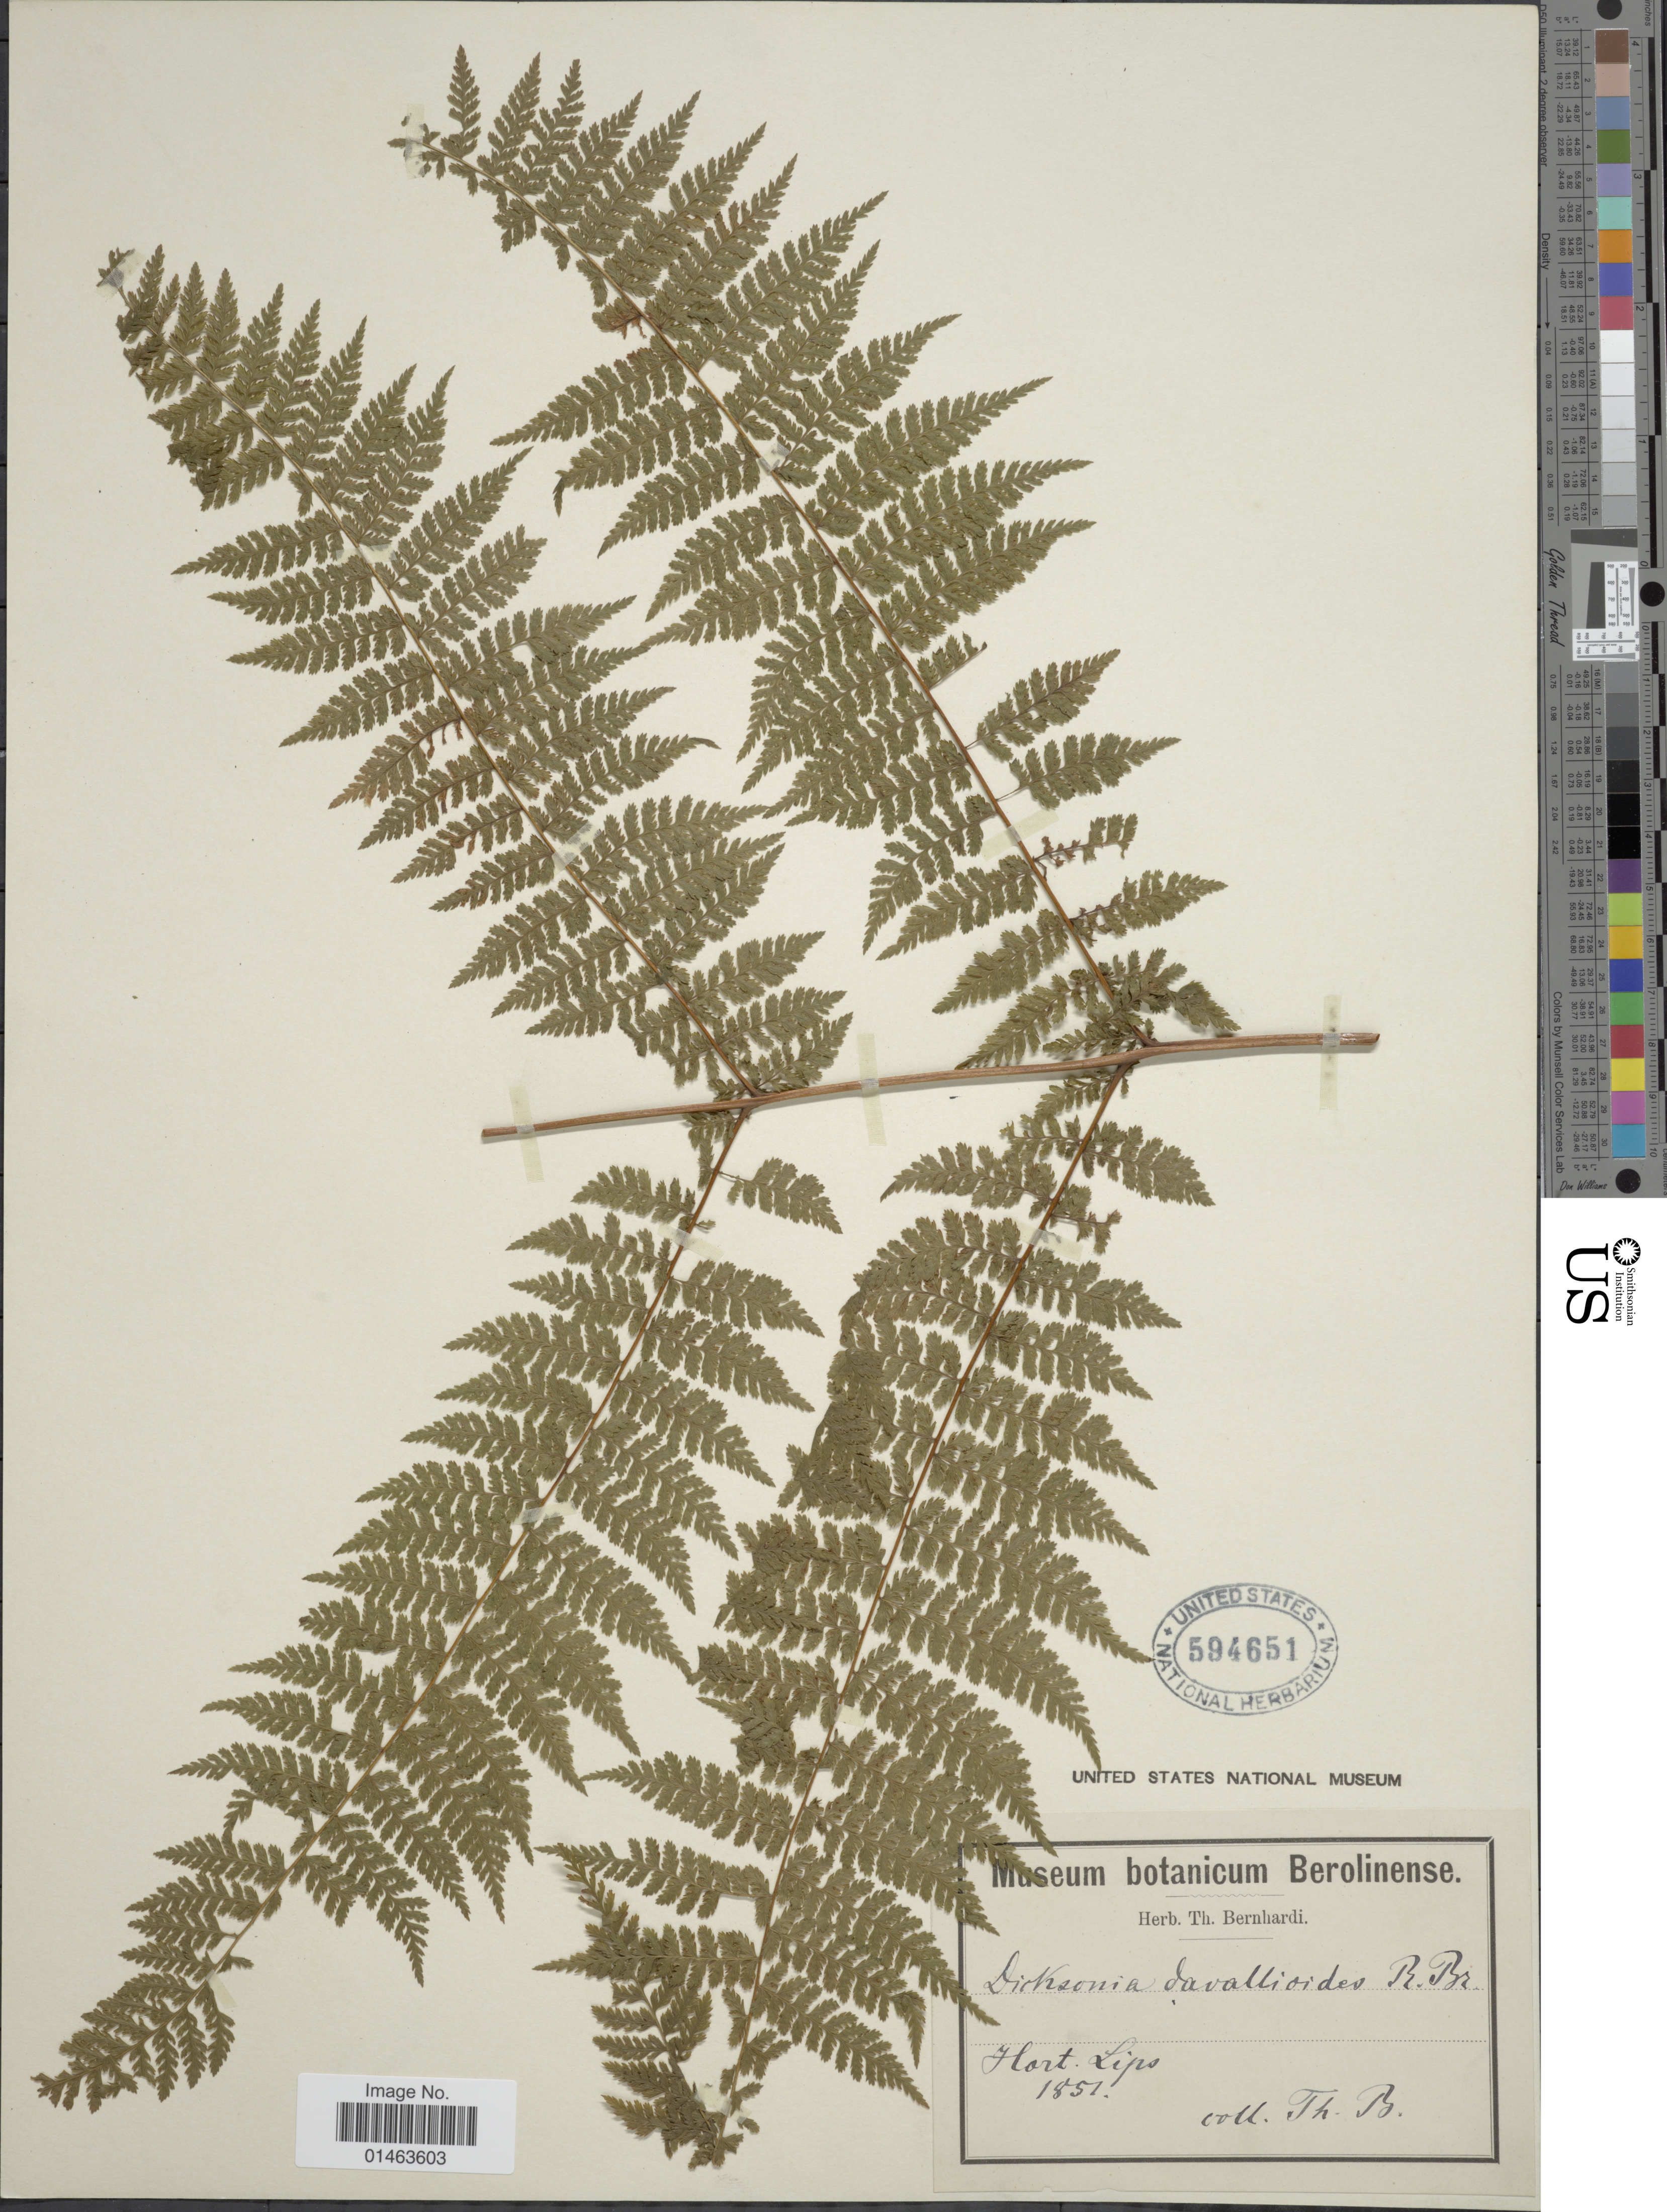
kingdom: Plantae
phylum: Tracheophyta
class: Polypodiopsida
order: Polypodiales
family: Dennstaedtiaceae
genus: Dennstaedtia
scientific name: Dennstaedtia davallioides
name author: (R. Br.) T. Moore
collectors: T. Bernhardi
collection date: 1851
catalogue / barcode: US 594651